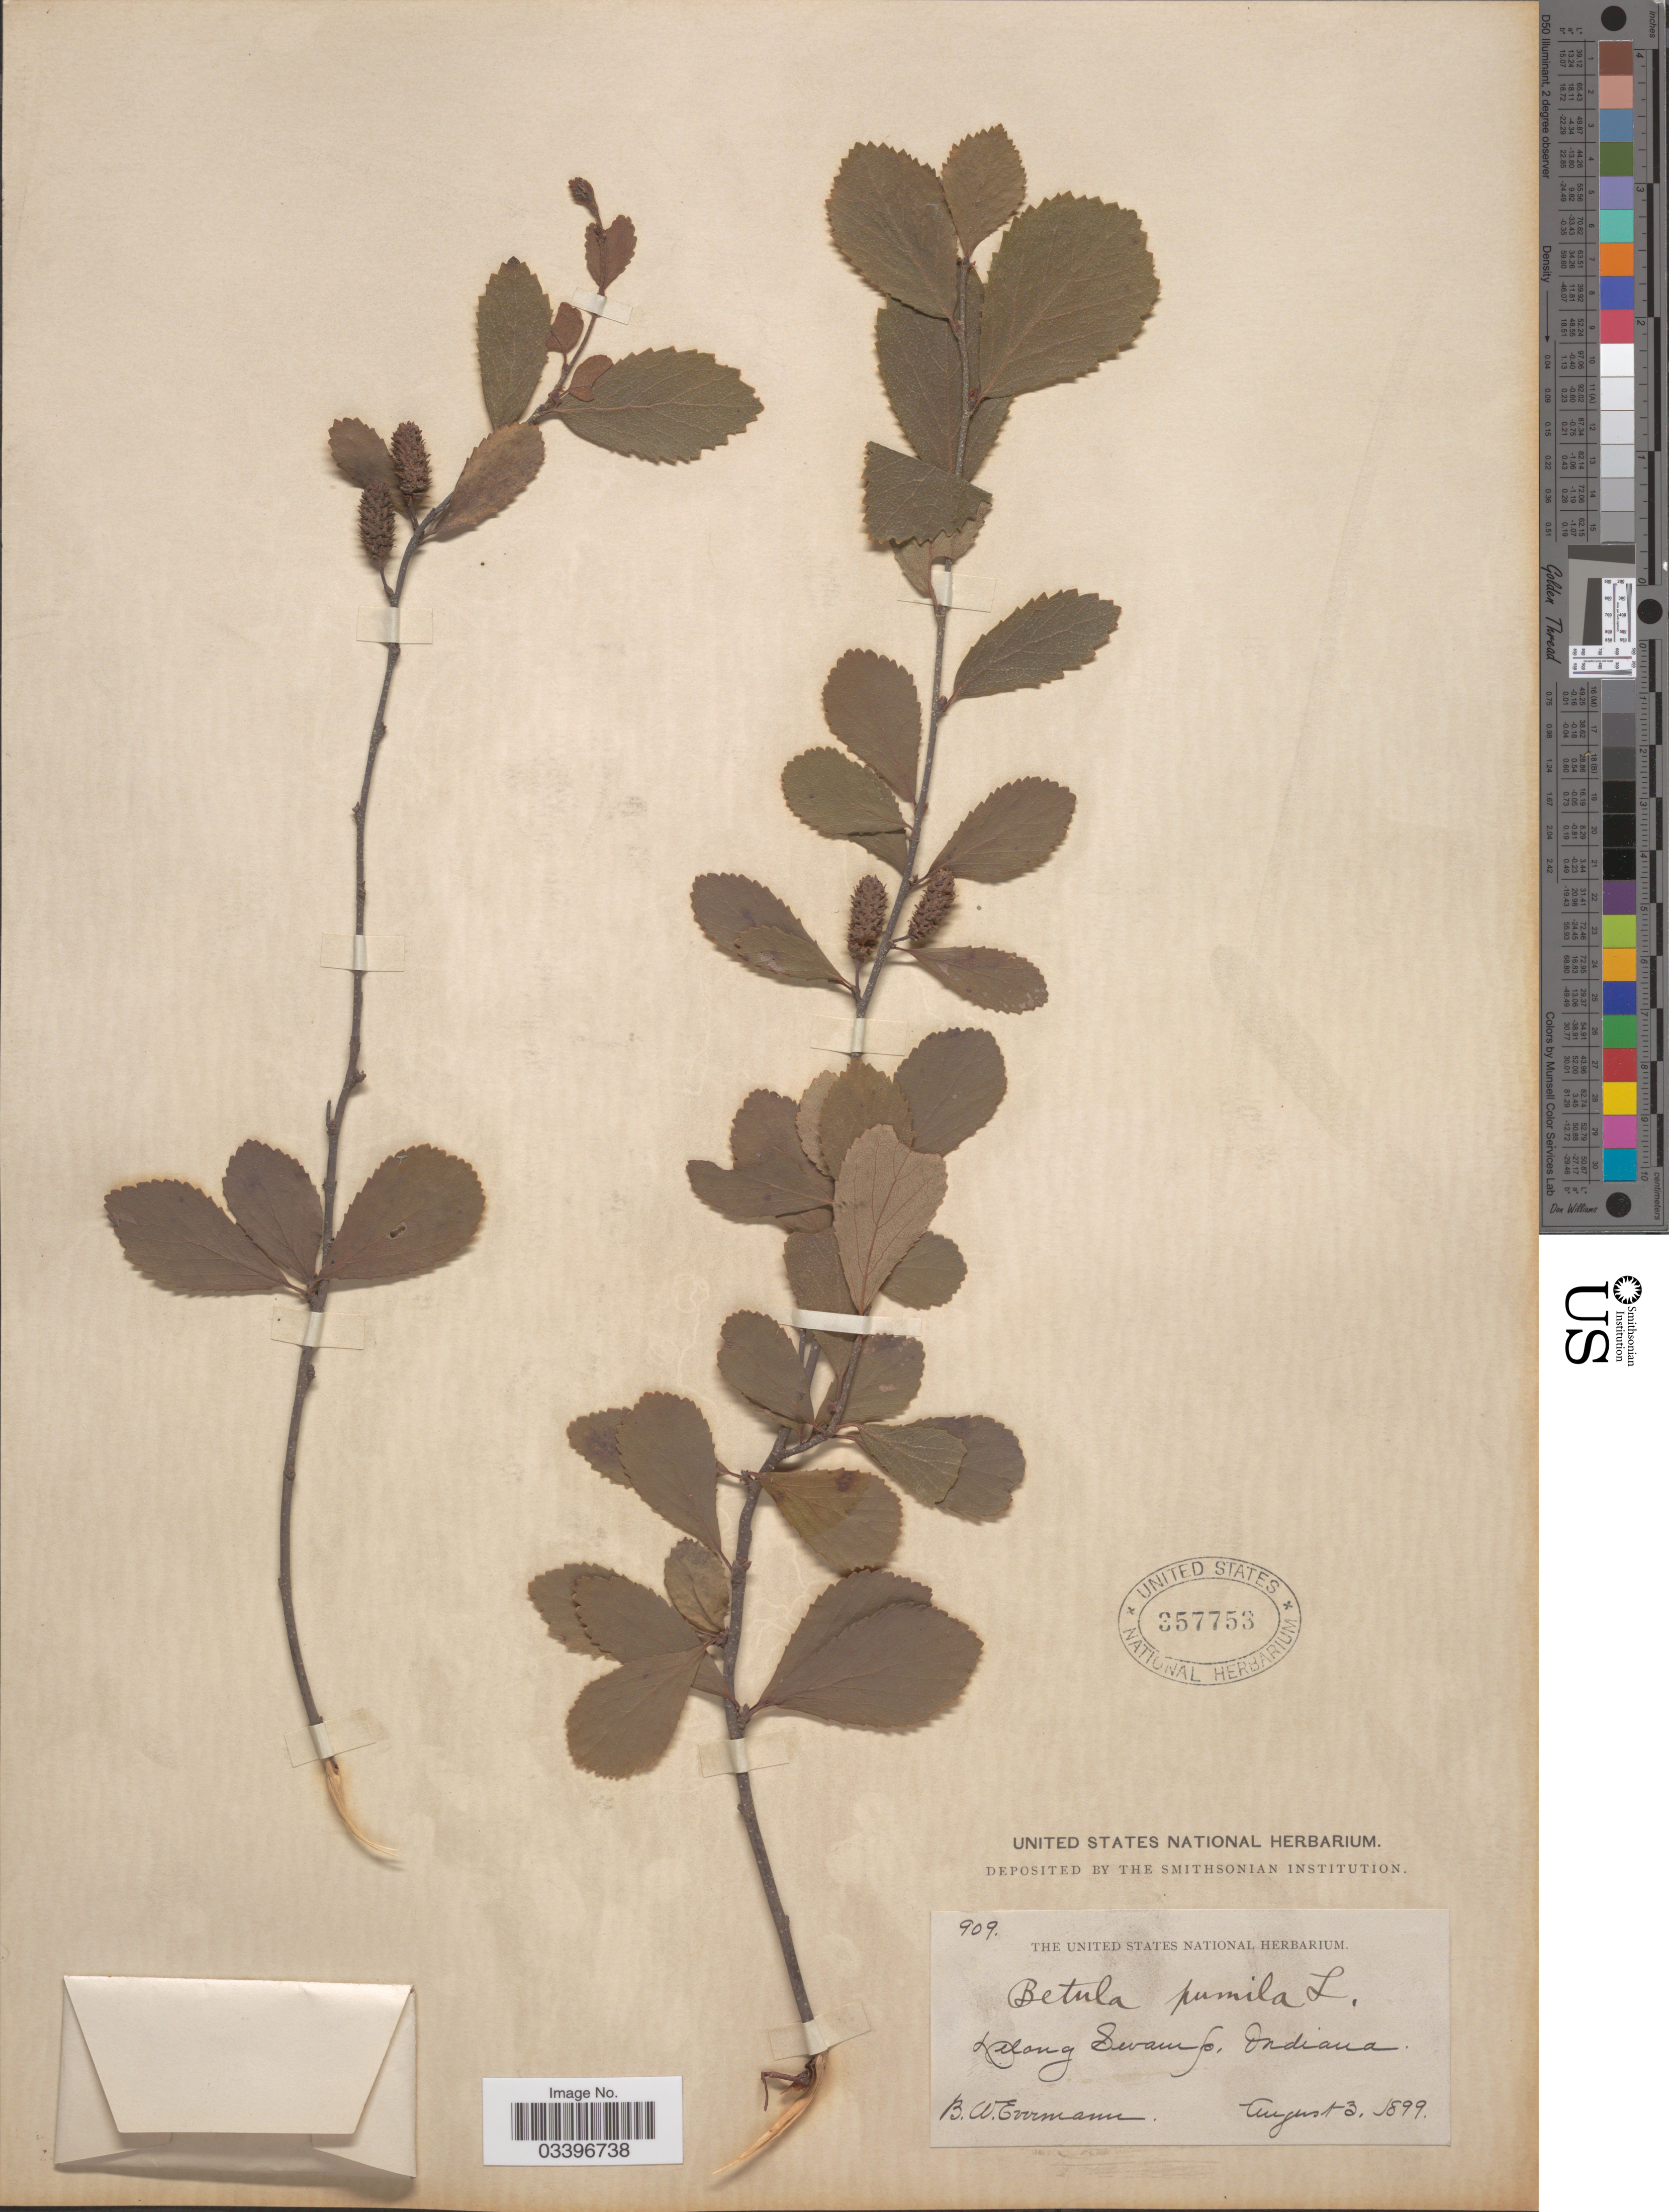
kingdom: Plantae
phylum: Tracheophyta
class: Magnoliopsida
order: Fagales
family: Betulaceae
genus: Betula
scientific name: Betula pumila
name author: L.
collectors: B. W. Evermann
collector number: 909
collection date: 1899-08-03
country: United States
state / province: Indiana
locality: Delong Swamp.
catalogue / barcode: US 357753